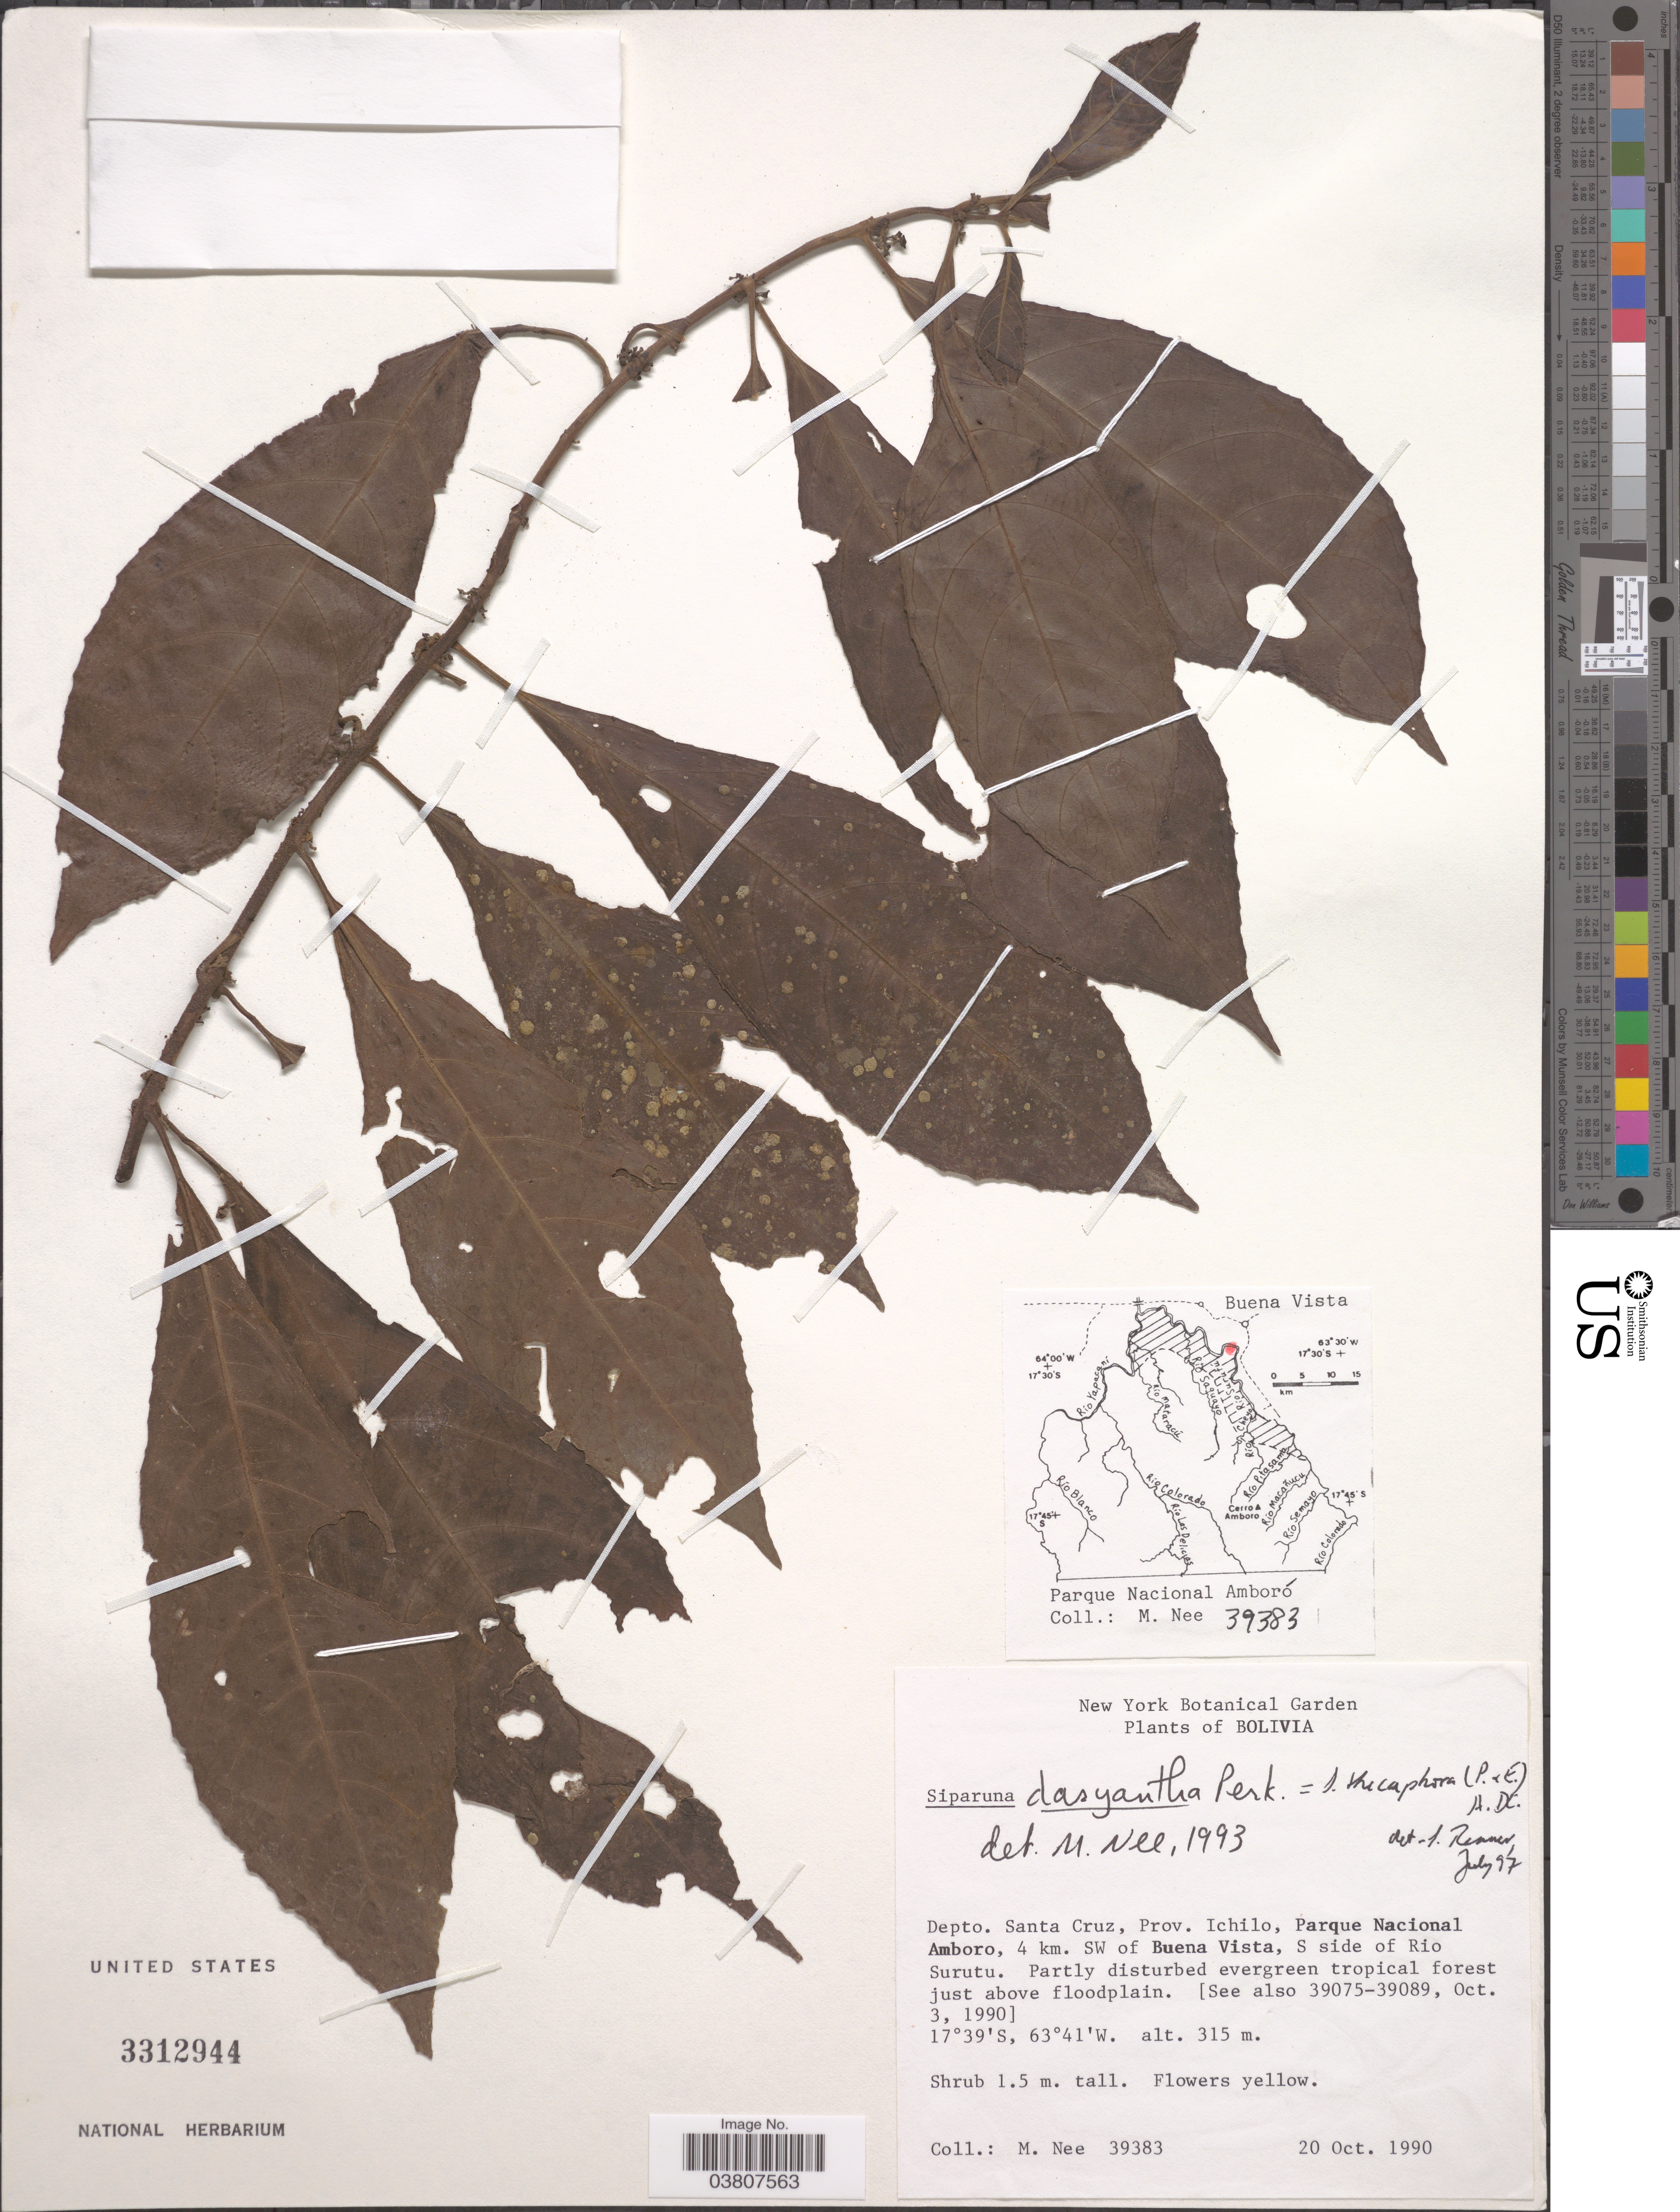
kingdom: Plantae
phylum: Tracheophyta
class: Magnoliopsida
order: Laurales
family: Siparunaceae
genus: Siparuna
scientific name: Siparuna thecaphora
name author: (Poepp. & Endl.) A. DC.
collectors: M. Nee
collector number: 39383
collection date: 1990-10-20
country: Bolivia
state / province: Santa Cruz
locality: Depto. Santa Cruz, Prov. Ichilo, Parque Nacional Amboro, 4 km. SW of Buena Vista, S side of Rio Surutu. Just above plantation.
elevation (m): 315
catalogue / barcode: US 3312944